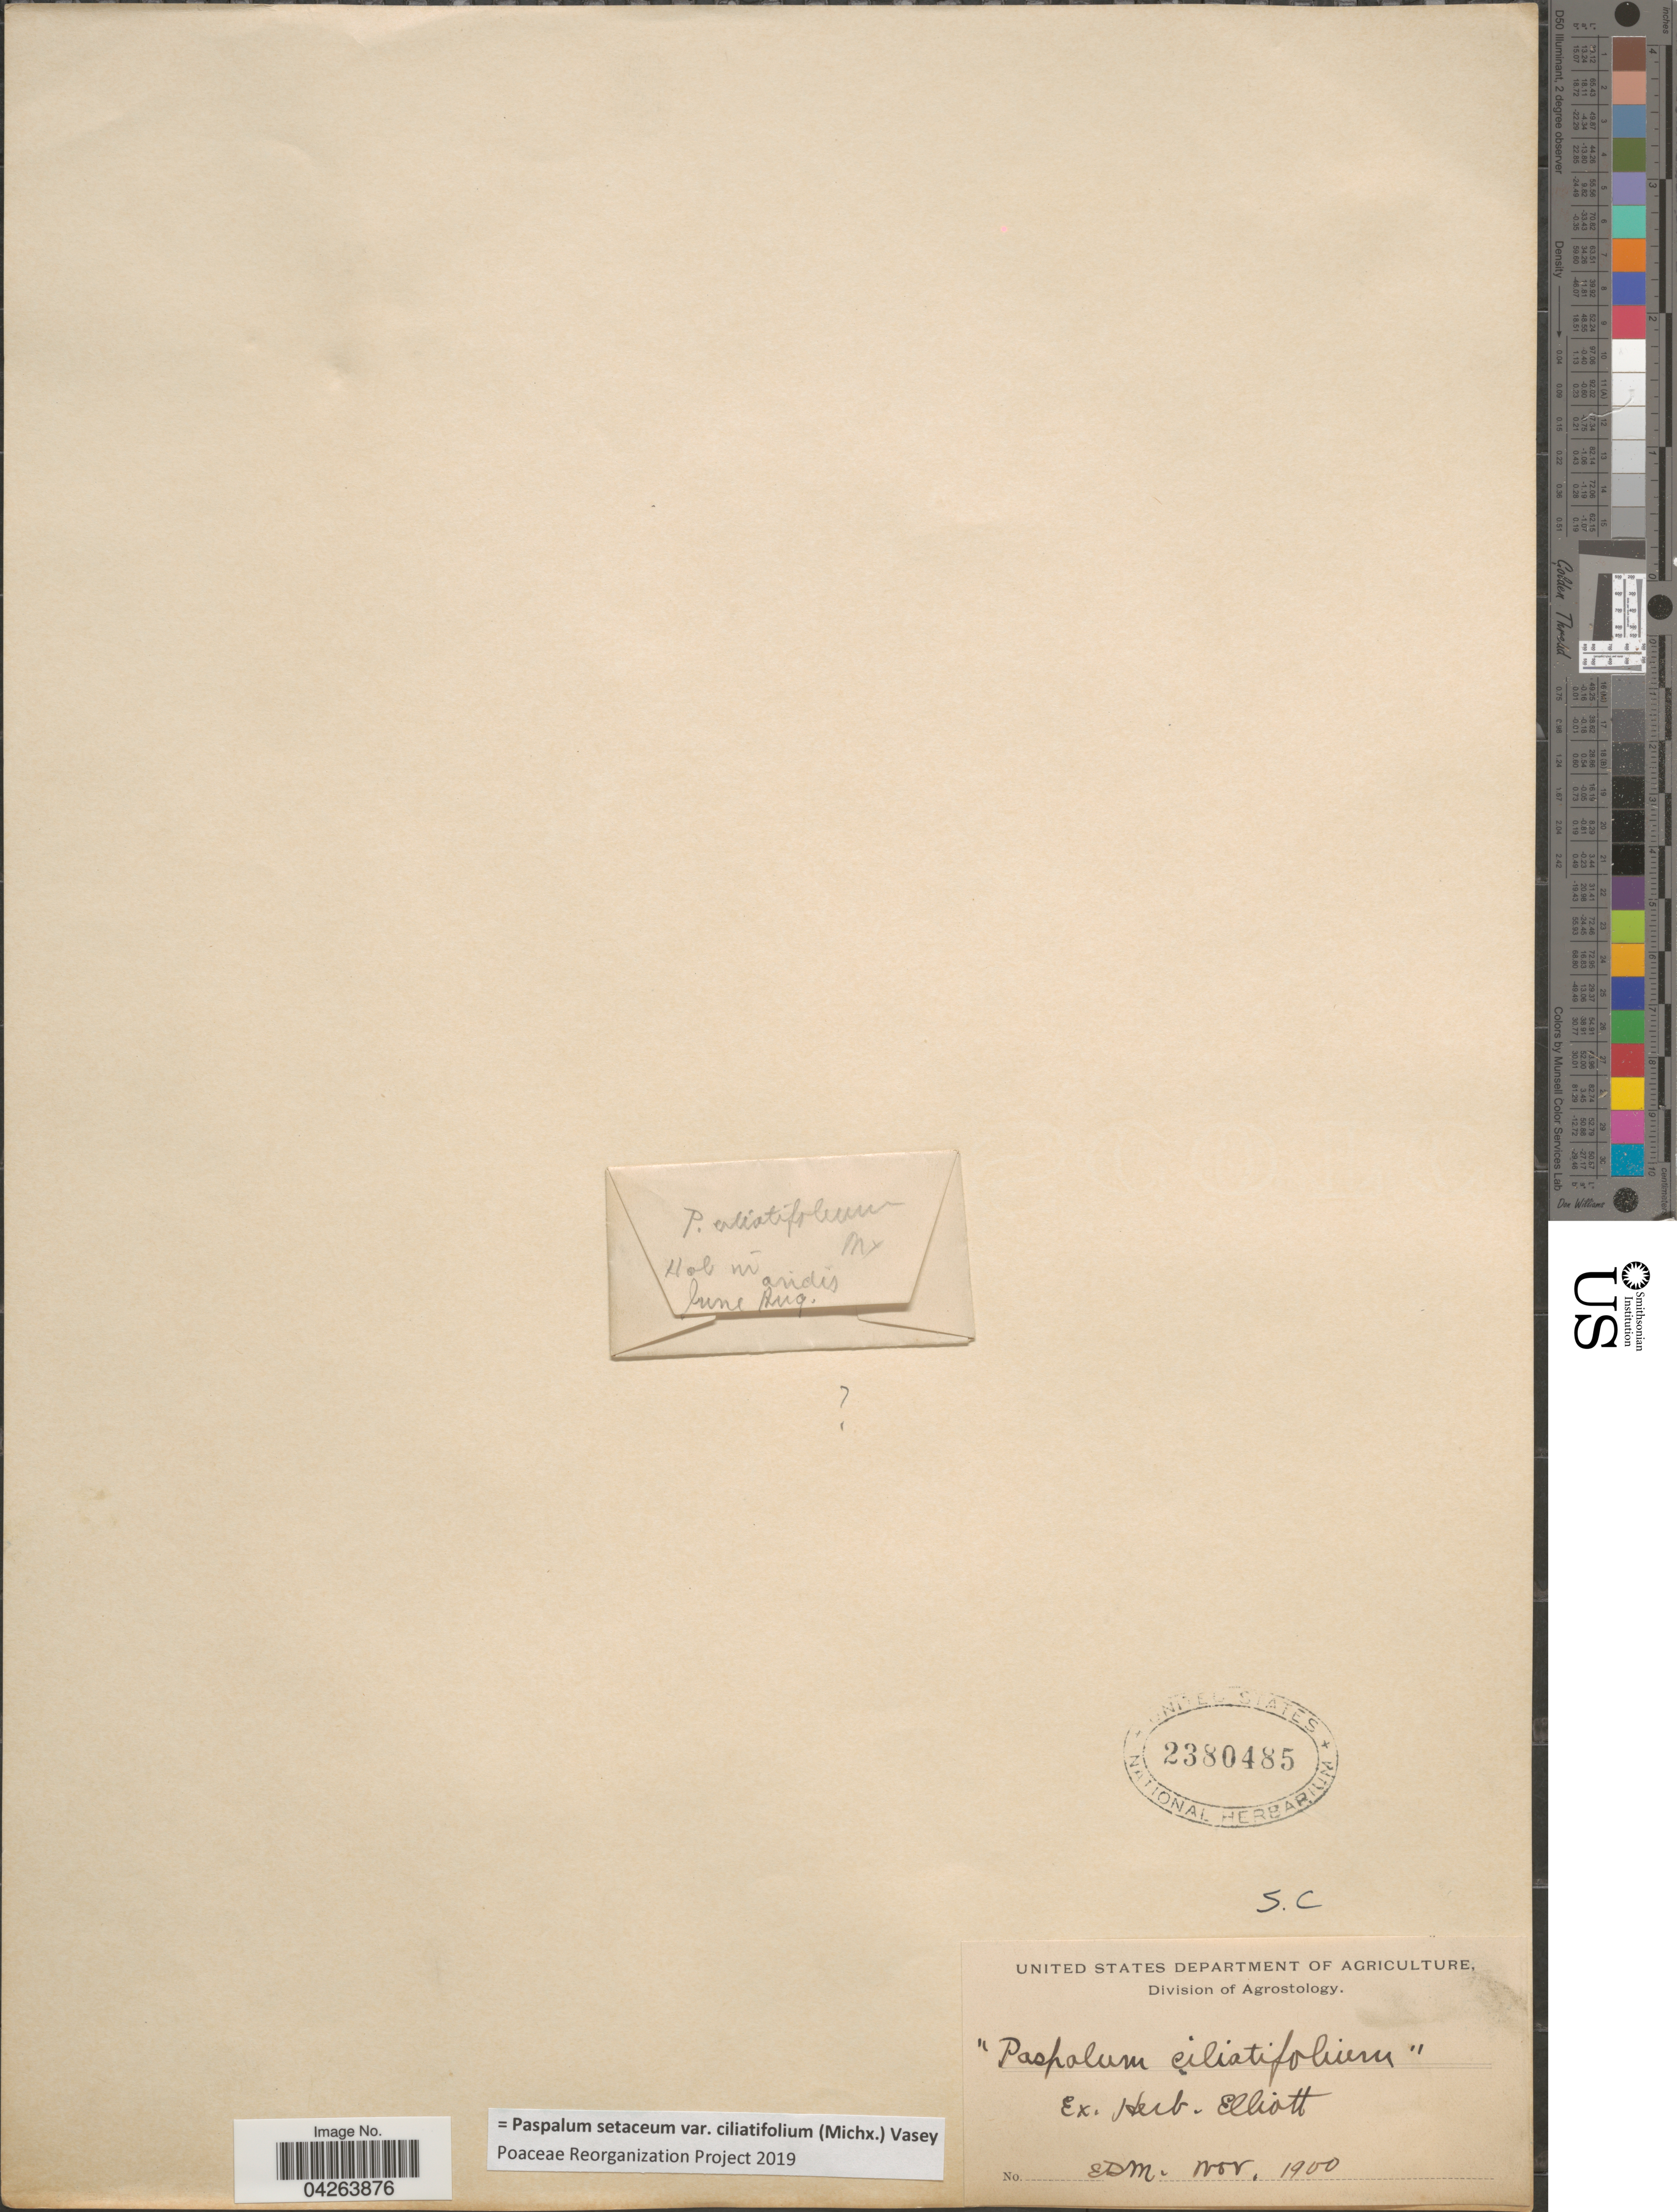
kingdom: Plantae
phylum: Tracheophyta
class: Liliopsida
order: Poales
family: Poaceae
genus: Paspalum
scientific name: Paspalum setaceum var. ciliatifolium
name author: (Michx.) Vasey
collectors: E. D. M.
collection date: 1900-11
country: United States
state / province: South Carolina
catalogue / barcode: US 2380485